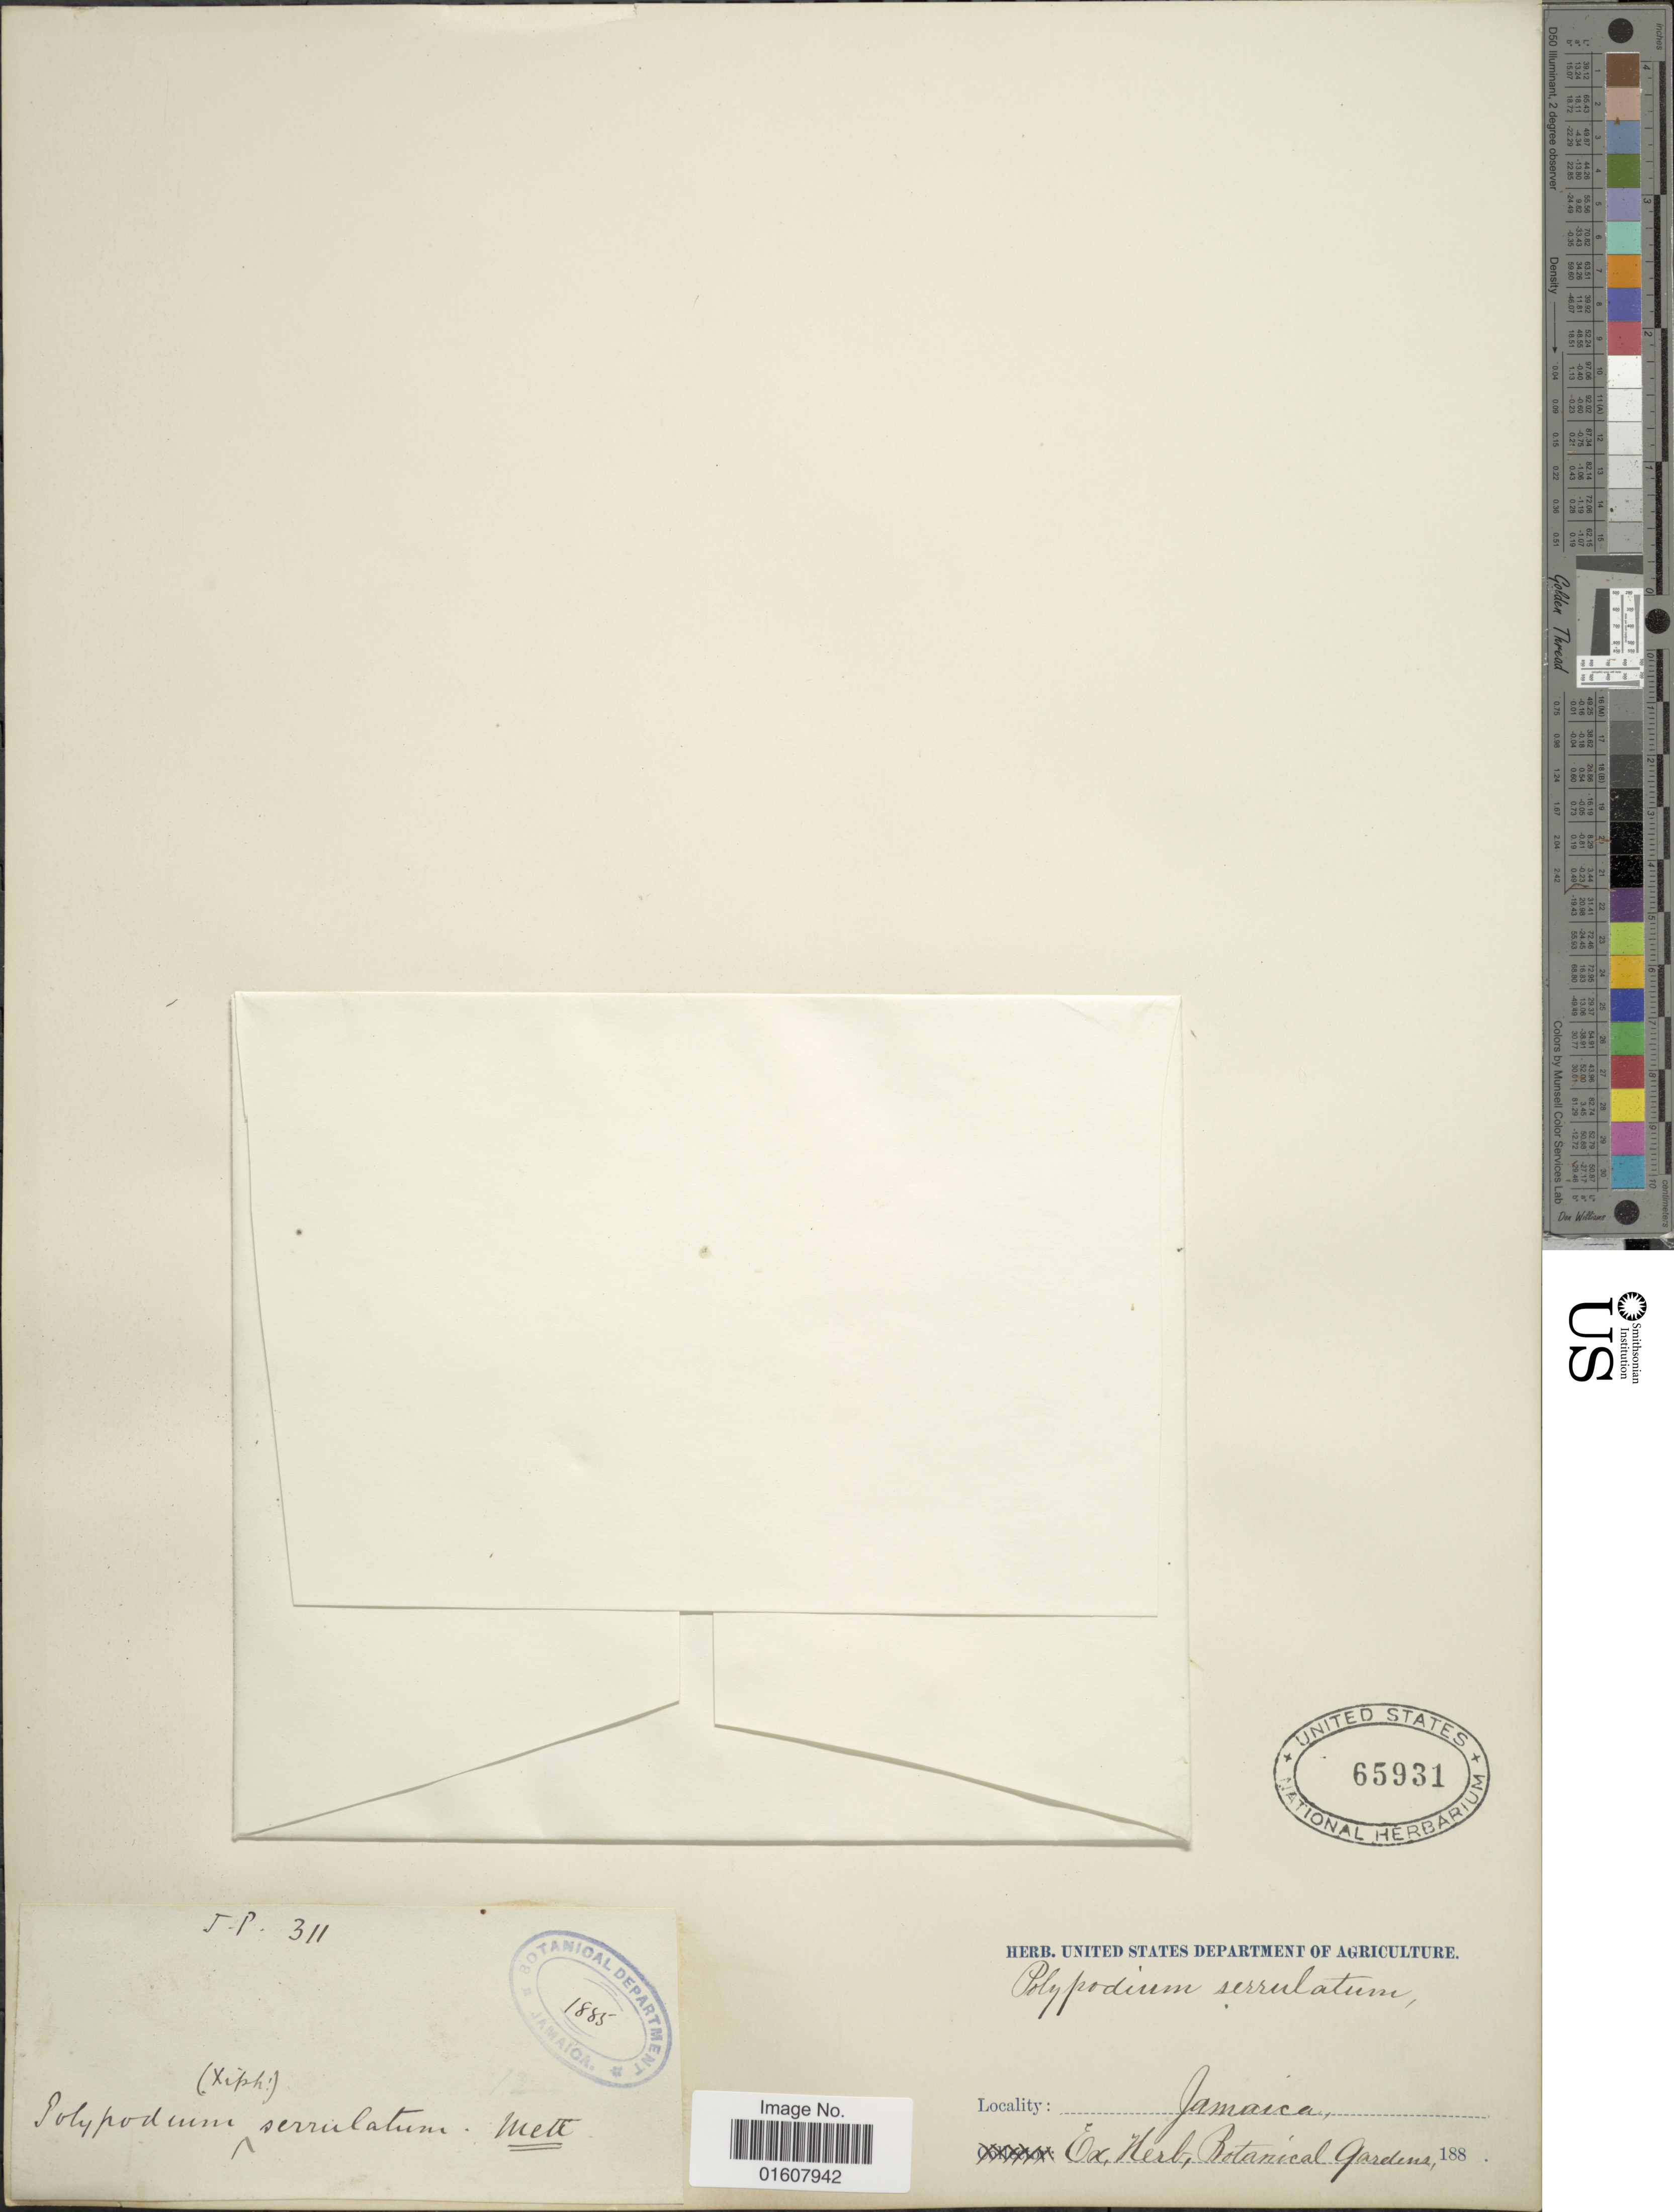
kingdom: Plantae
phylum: Tracheophyta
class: Polypodiopsida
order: Polypodiales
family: Polypodiaceae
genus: Cochlidium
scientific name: Cochlidium serrulatum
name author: (Sw.) L.E. Bishop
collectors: J.P.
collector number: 311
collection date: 1885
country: Jamaica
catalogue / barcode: US 65931